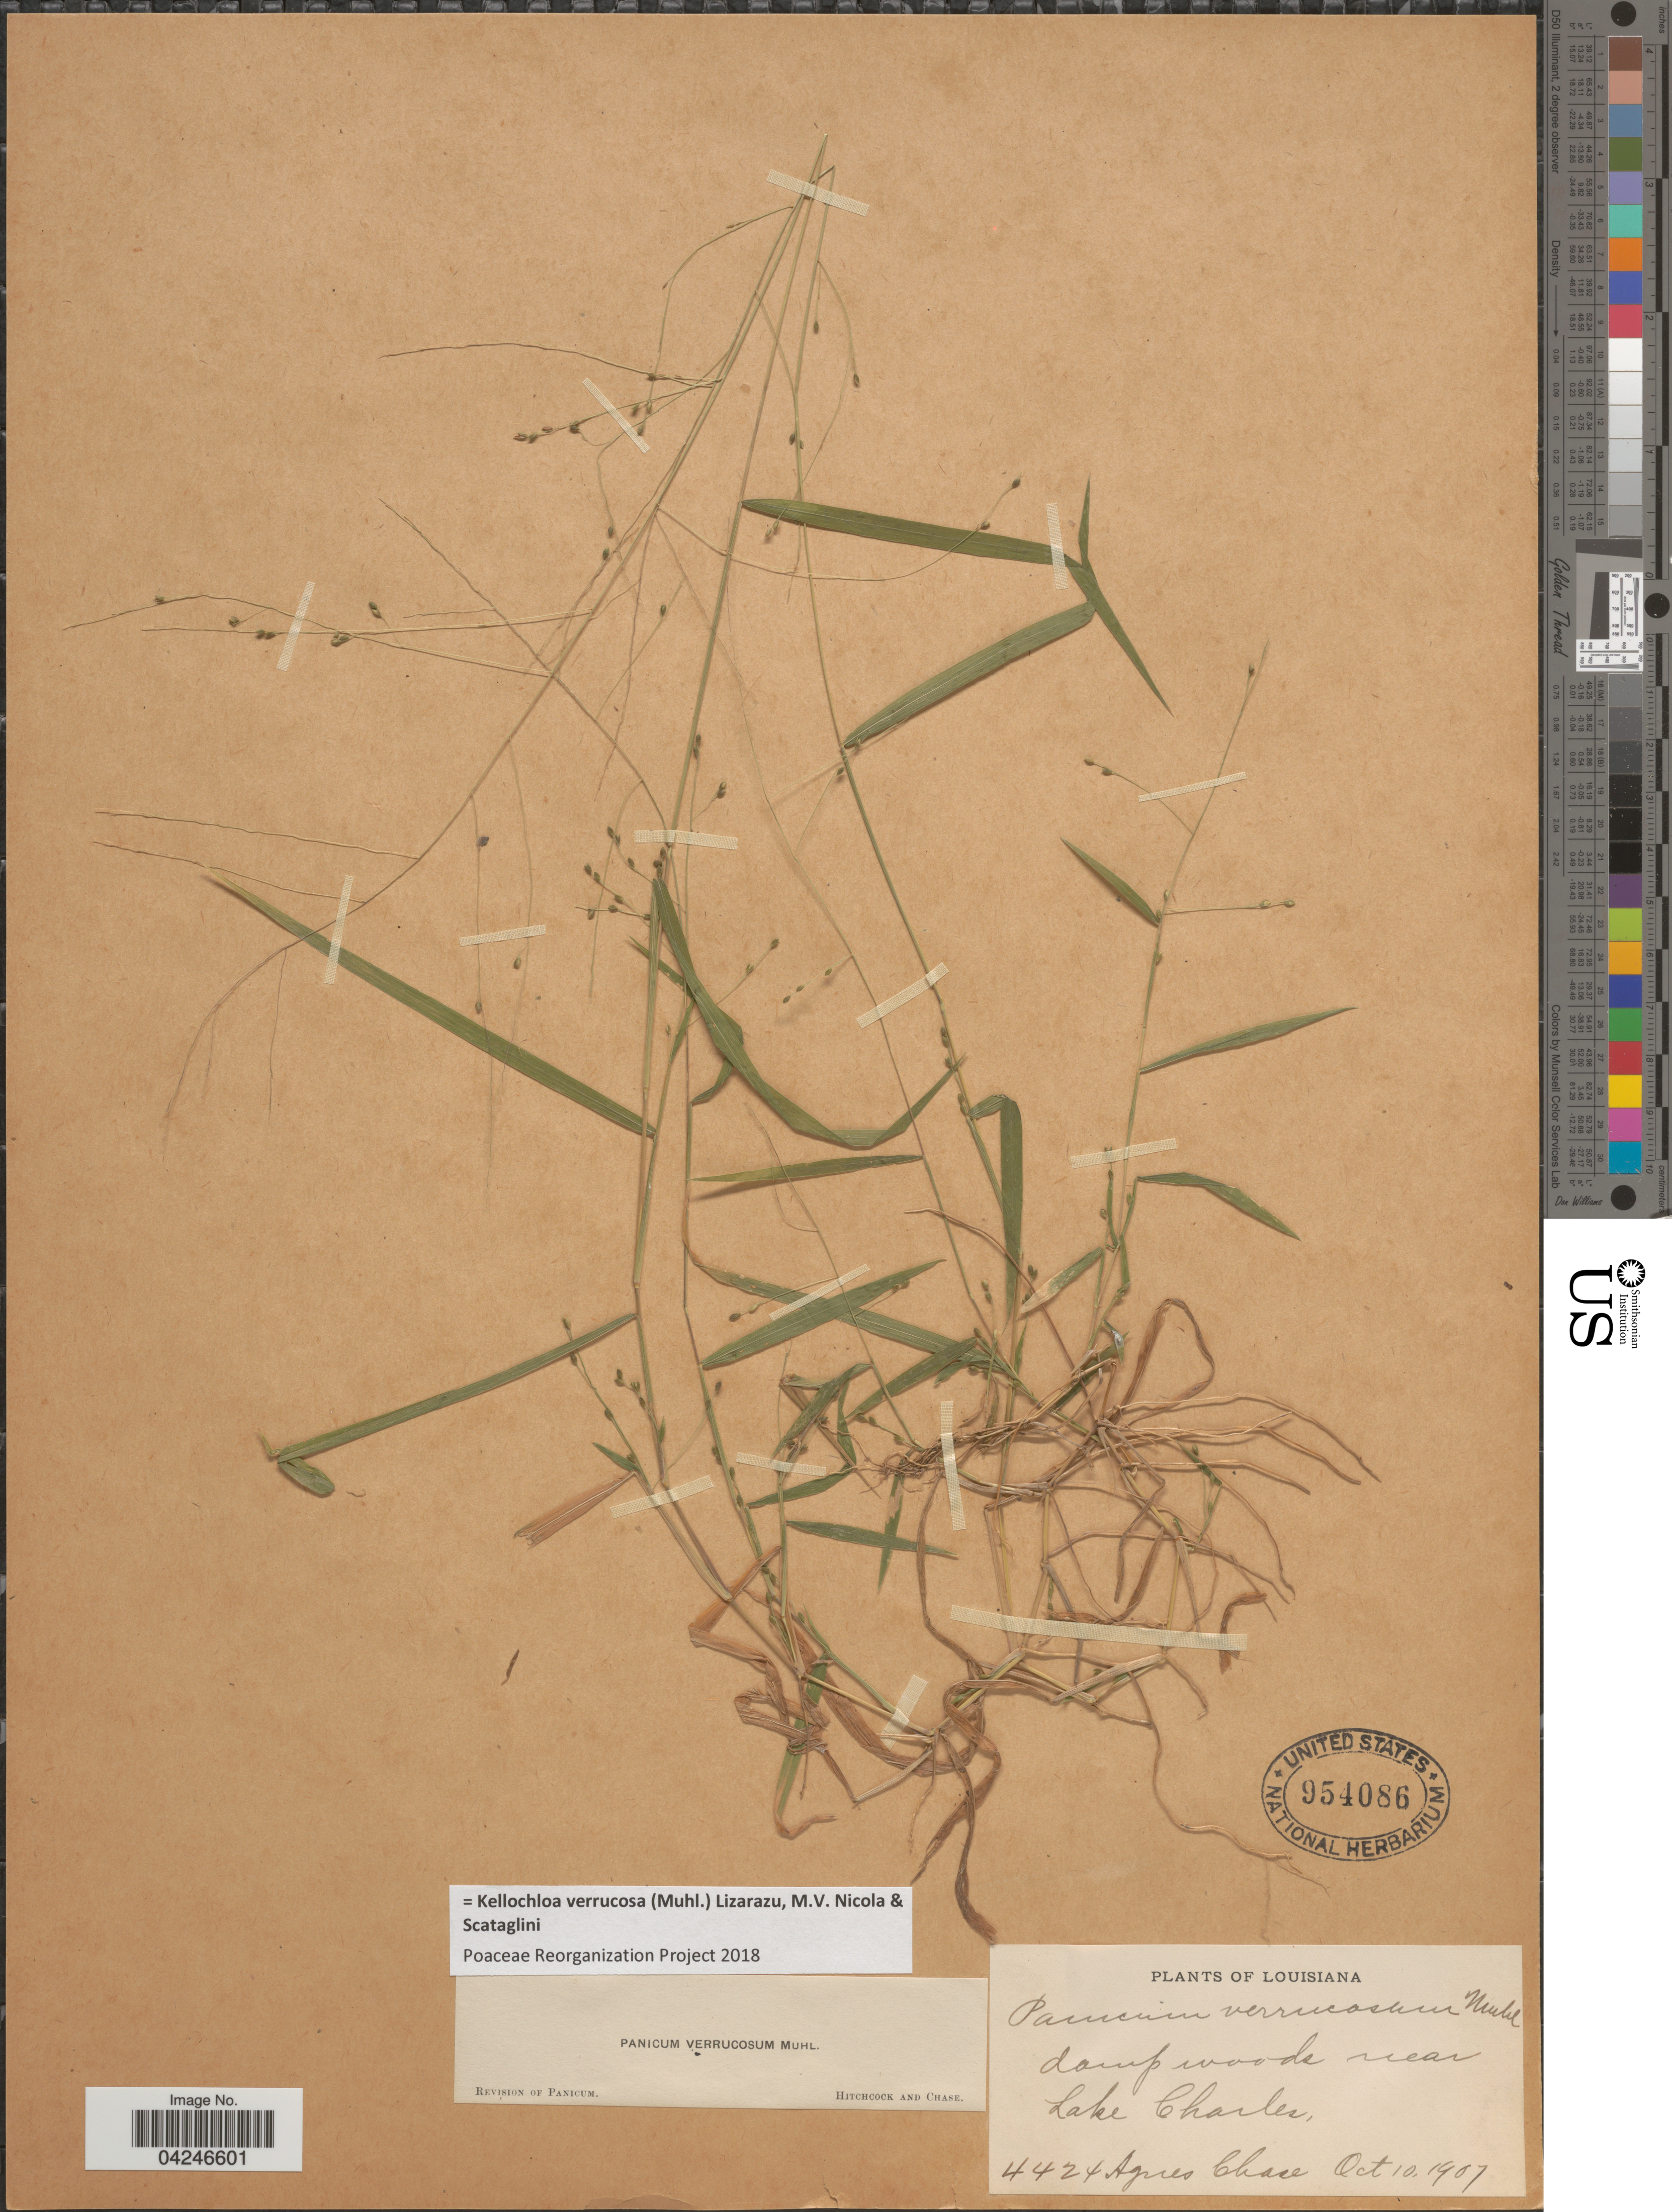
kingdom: Plantae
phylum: Tracheophyta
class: Liliopsida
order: Poales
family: Poaceae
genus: Kellochloa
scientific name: Kellochloa verrucosa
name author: (Muhl.) Lizarazu et al.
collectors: A. Chase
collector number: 4424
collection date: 1907-10-10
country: United States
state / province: Louisiana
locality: Damp woods near Lake Charles.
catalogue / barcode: US 954086